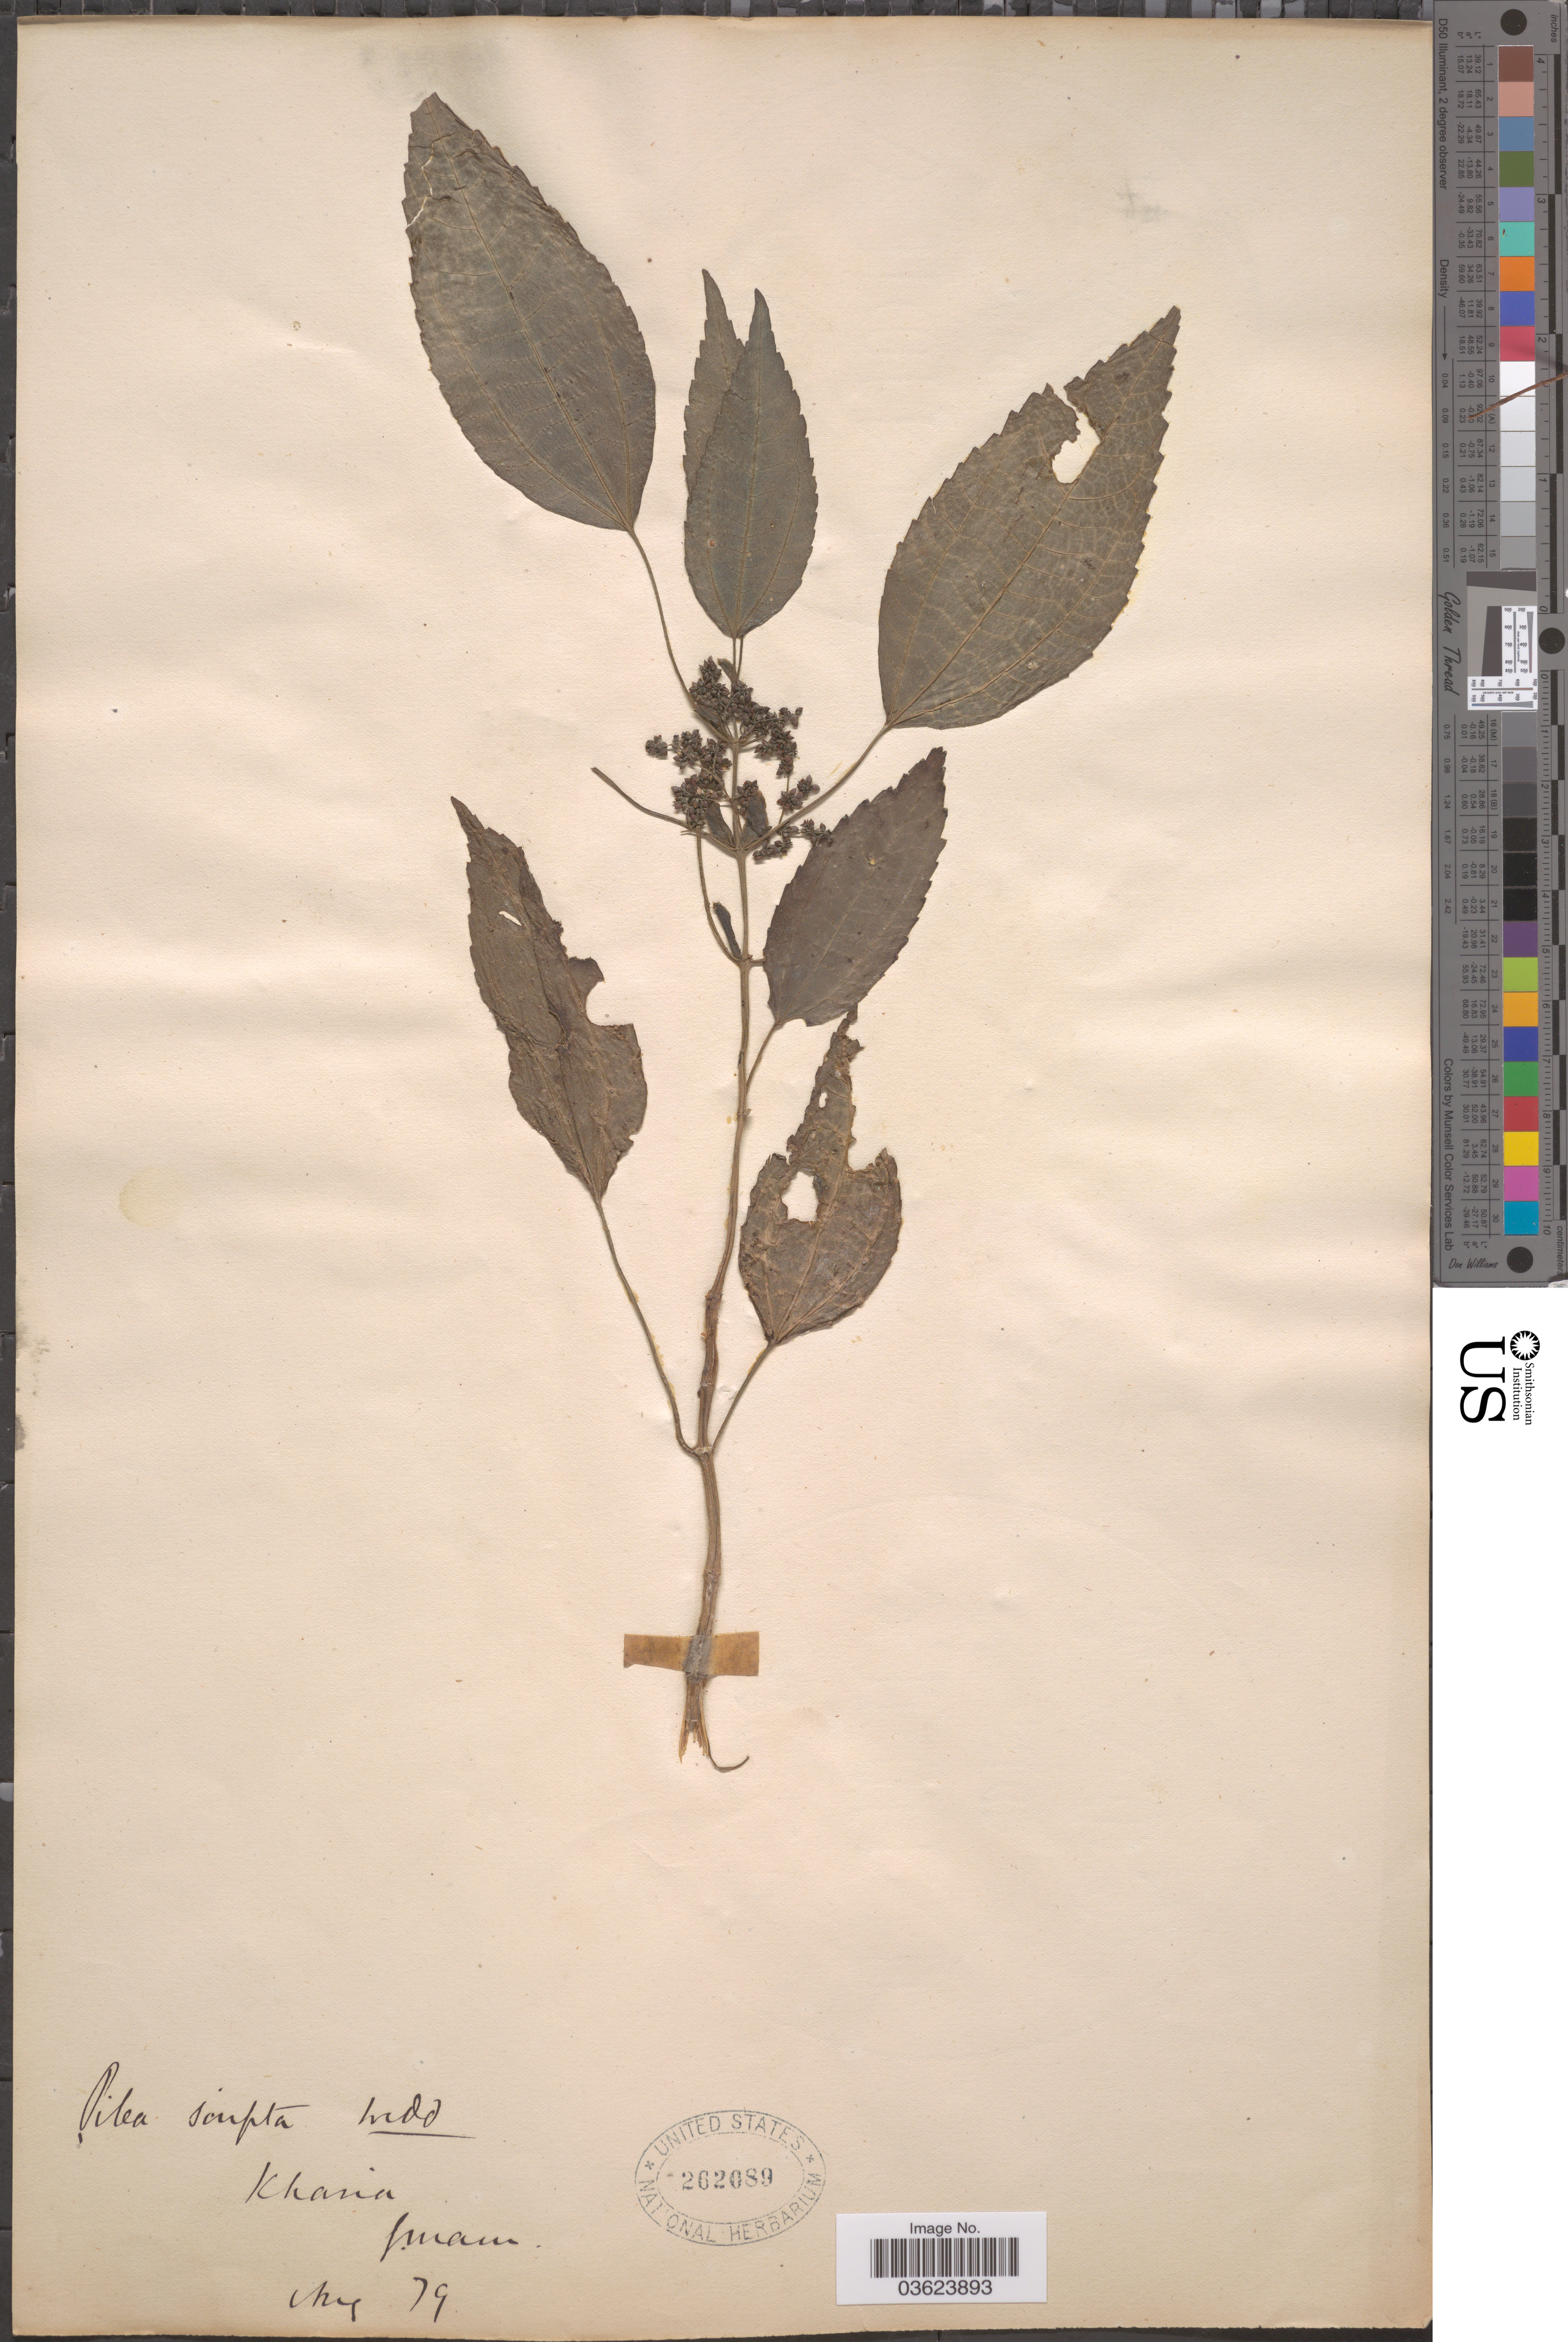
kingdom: Plantae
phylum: Tracheophyta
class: Magnoliopsida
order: Rosales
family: Urticaceae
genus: Pilea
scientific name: Pilea scripta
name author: (Buch.-Ham. ex D. Don) Wedd.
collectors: G. Mann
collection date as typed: Transcribed d/m/y: /5/79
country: India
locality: Khasia.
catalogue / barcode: US 262089